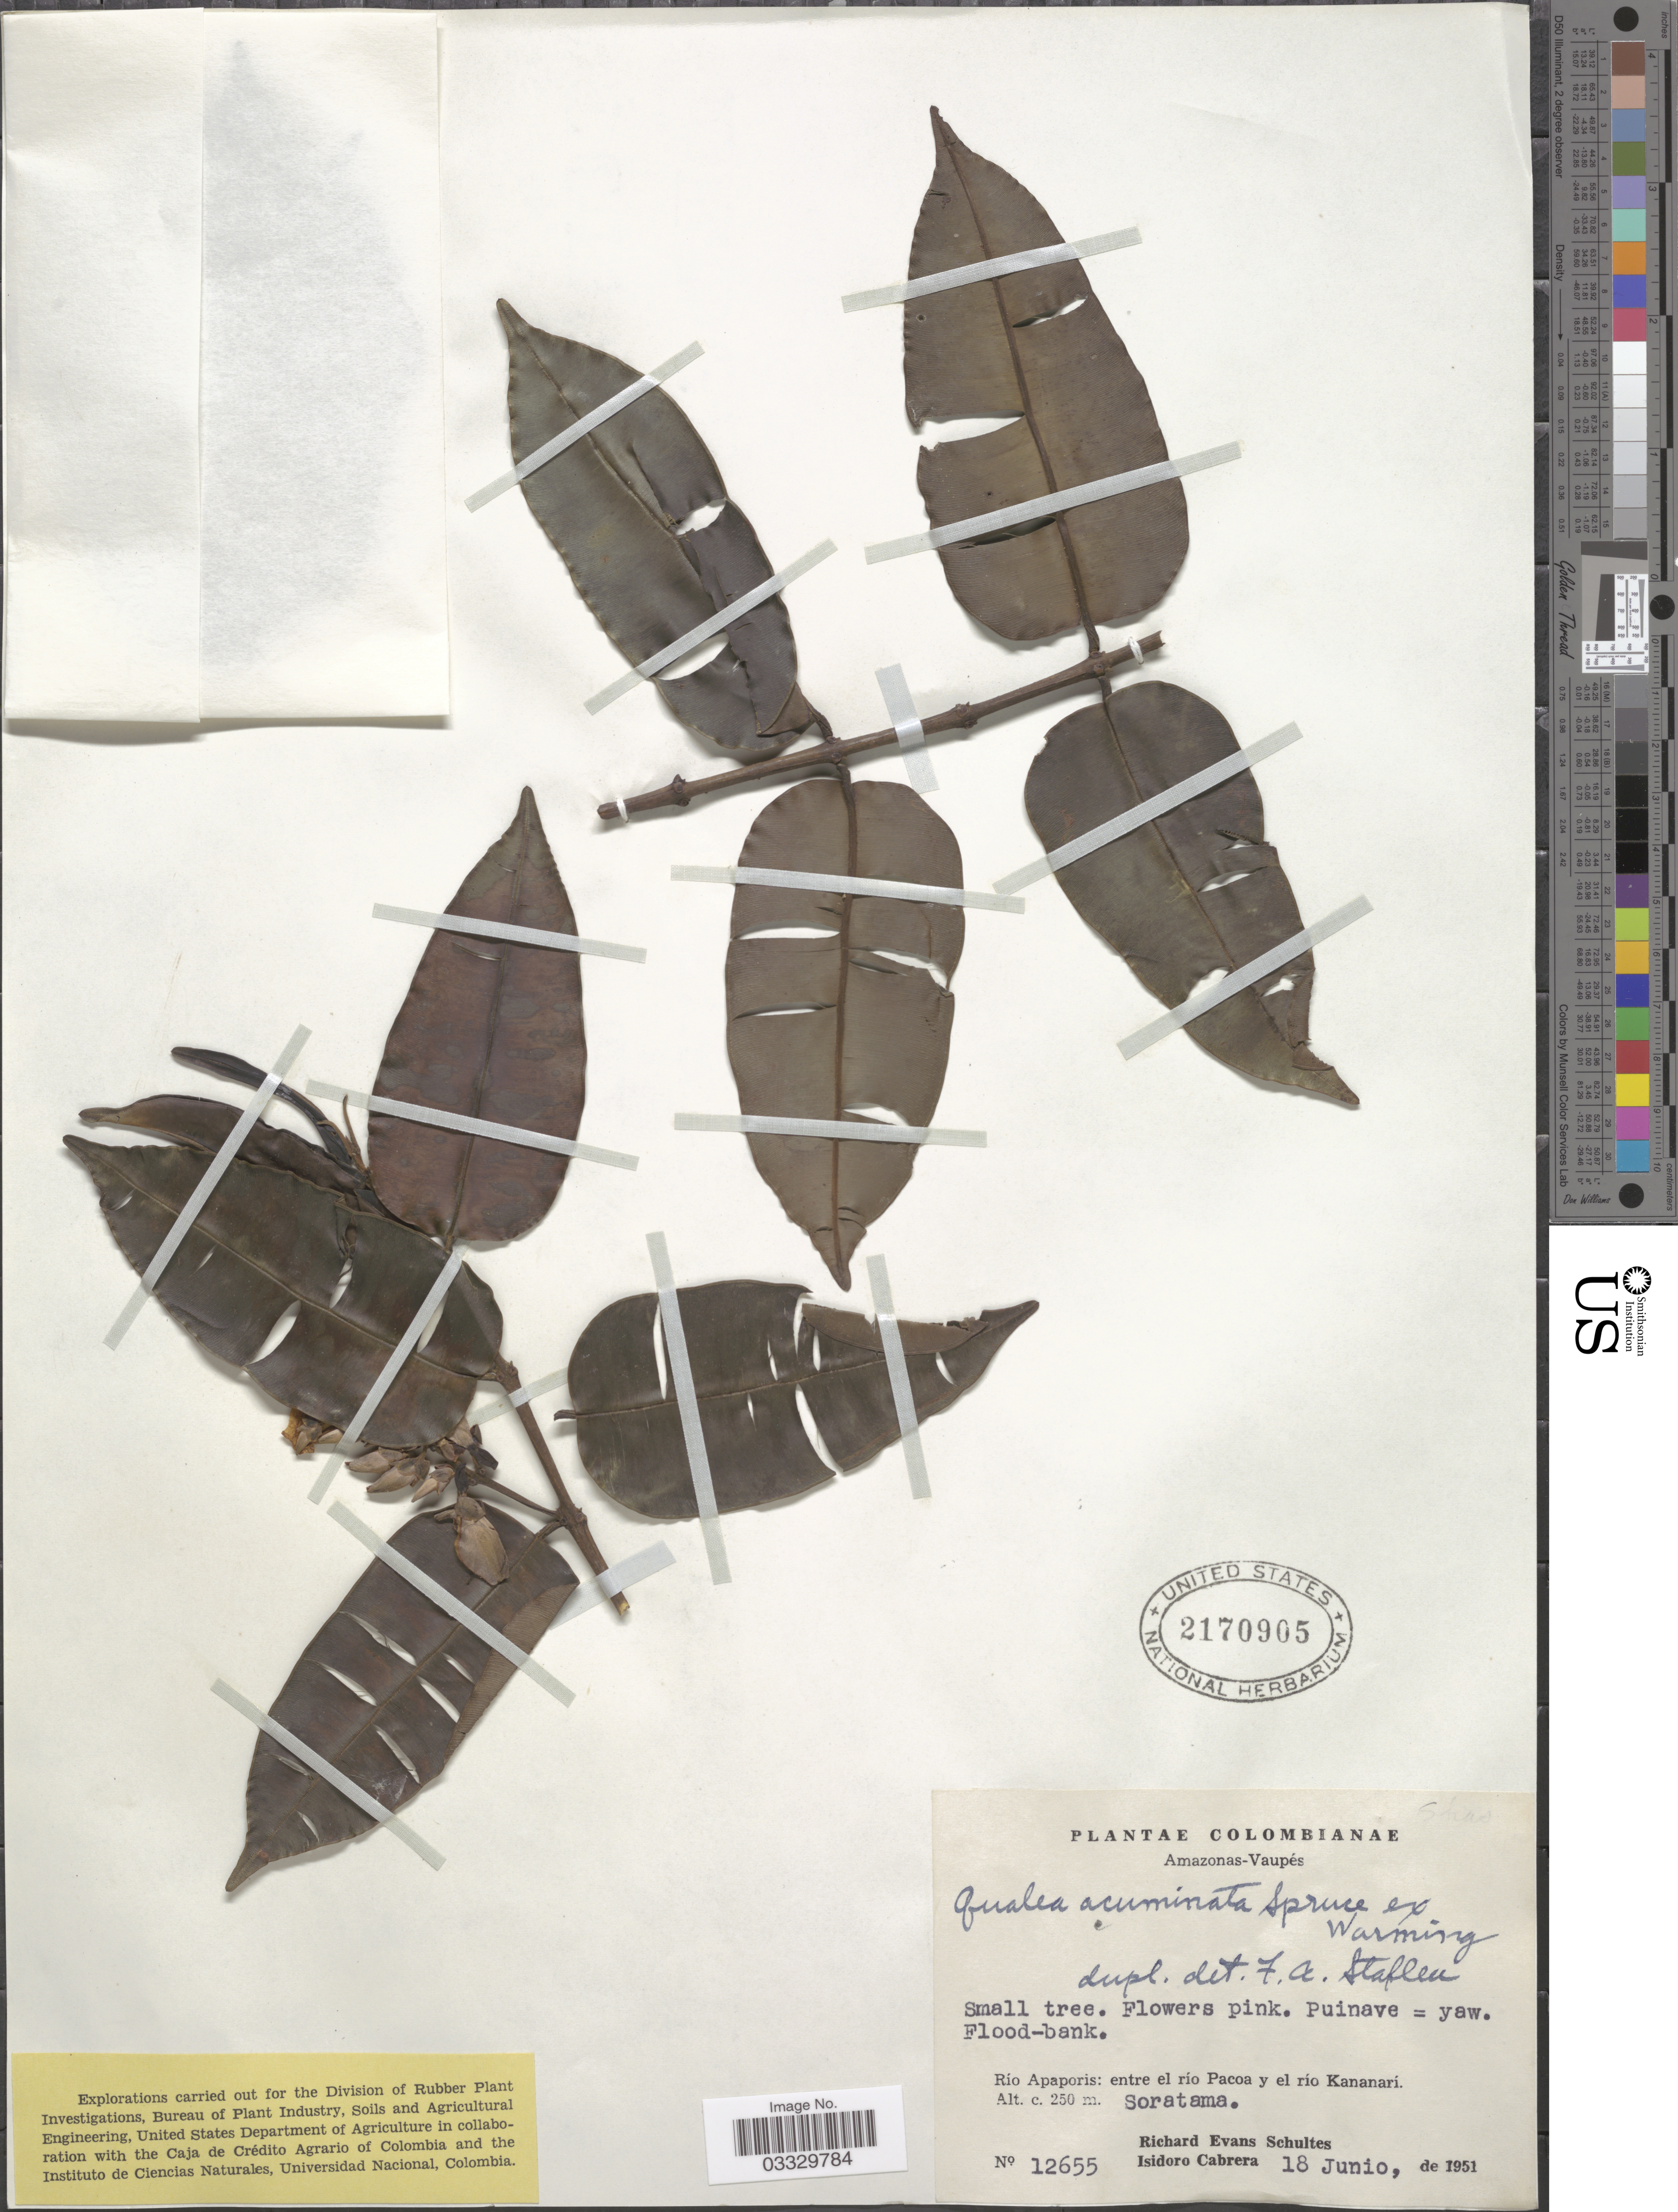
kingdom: Plantae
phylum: Tracheophyta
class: Magnoliopsida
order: Myrtales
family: Vochysiaceae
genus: Qualea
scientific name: Qualea acuminata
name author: Spruce ex Warm.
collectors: R. E. Schultes & I. Cabrera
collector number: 12655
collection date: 1951-06-18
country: Colombia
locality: Amazonas-Vaupés. Río Apaporis: entre el río Pacoa y el río Kananarí. Soratama.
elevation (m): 250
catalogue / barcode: US 2170905